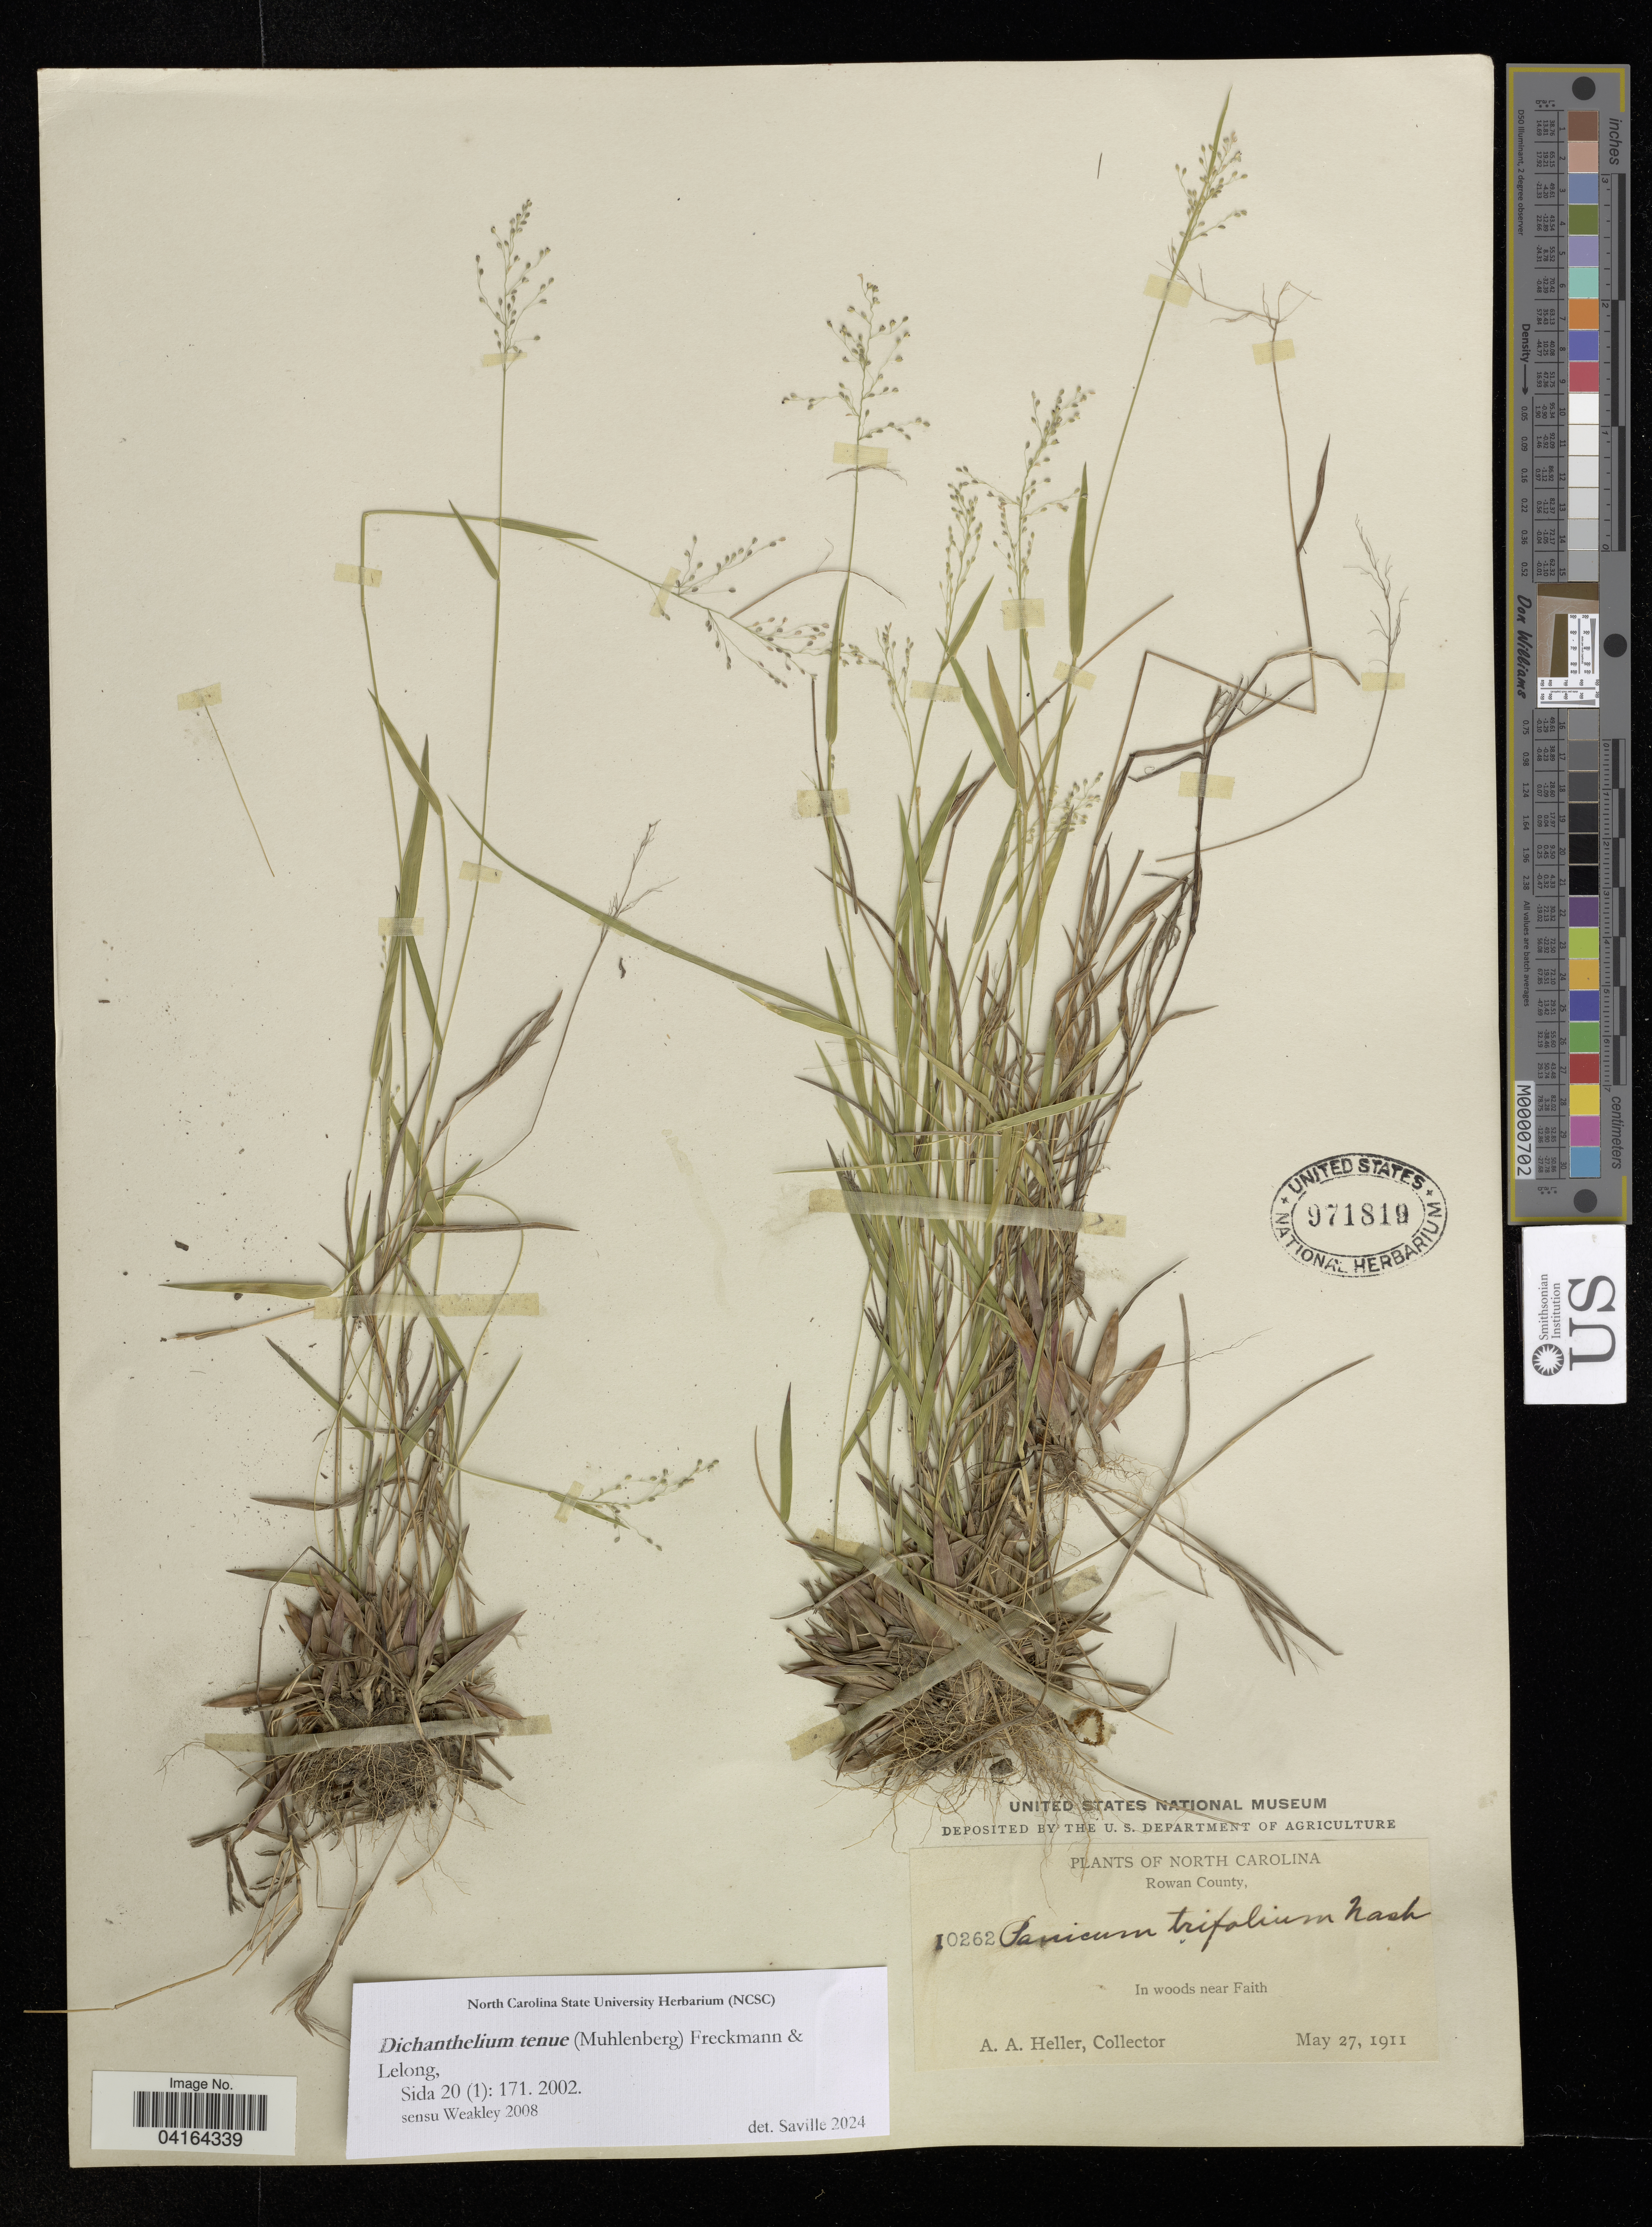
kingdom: Plantae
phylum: Tracheophyta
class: Liliopsida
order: Poales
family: Poaceae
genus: Dichanthelium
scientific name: Dichanthelium tenue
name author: (Muhl.) Freckmann & Lelong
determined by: Saville, A. C., (NCSC), North Carolina State University (UNITED STATES)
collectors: A. A. Heller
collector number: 10262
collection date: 1911-05-27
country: United States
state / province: North Carolina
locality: Rowan County, In woods near Faith.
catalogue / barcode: US 971819